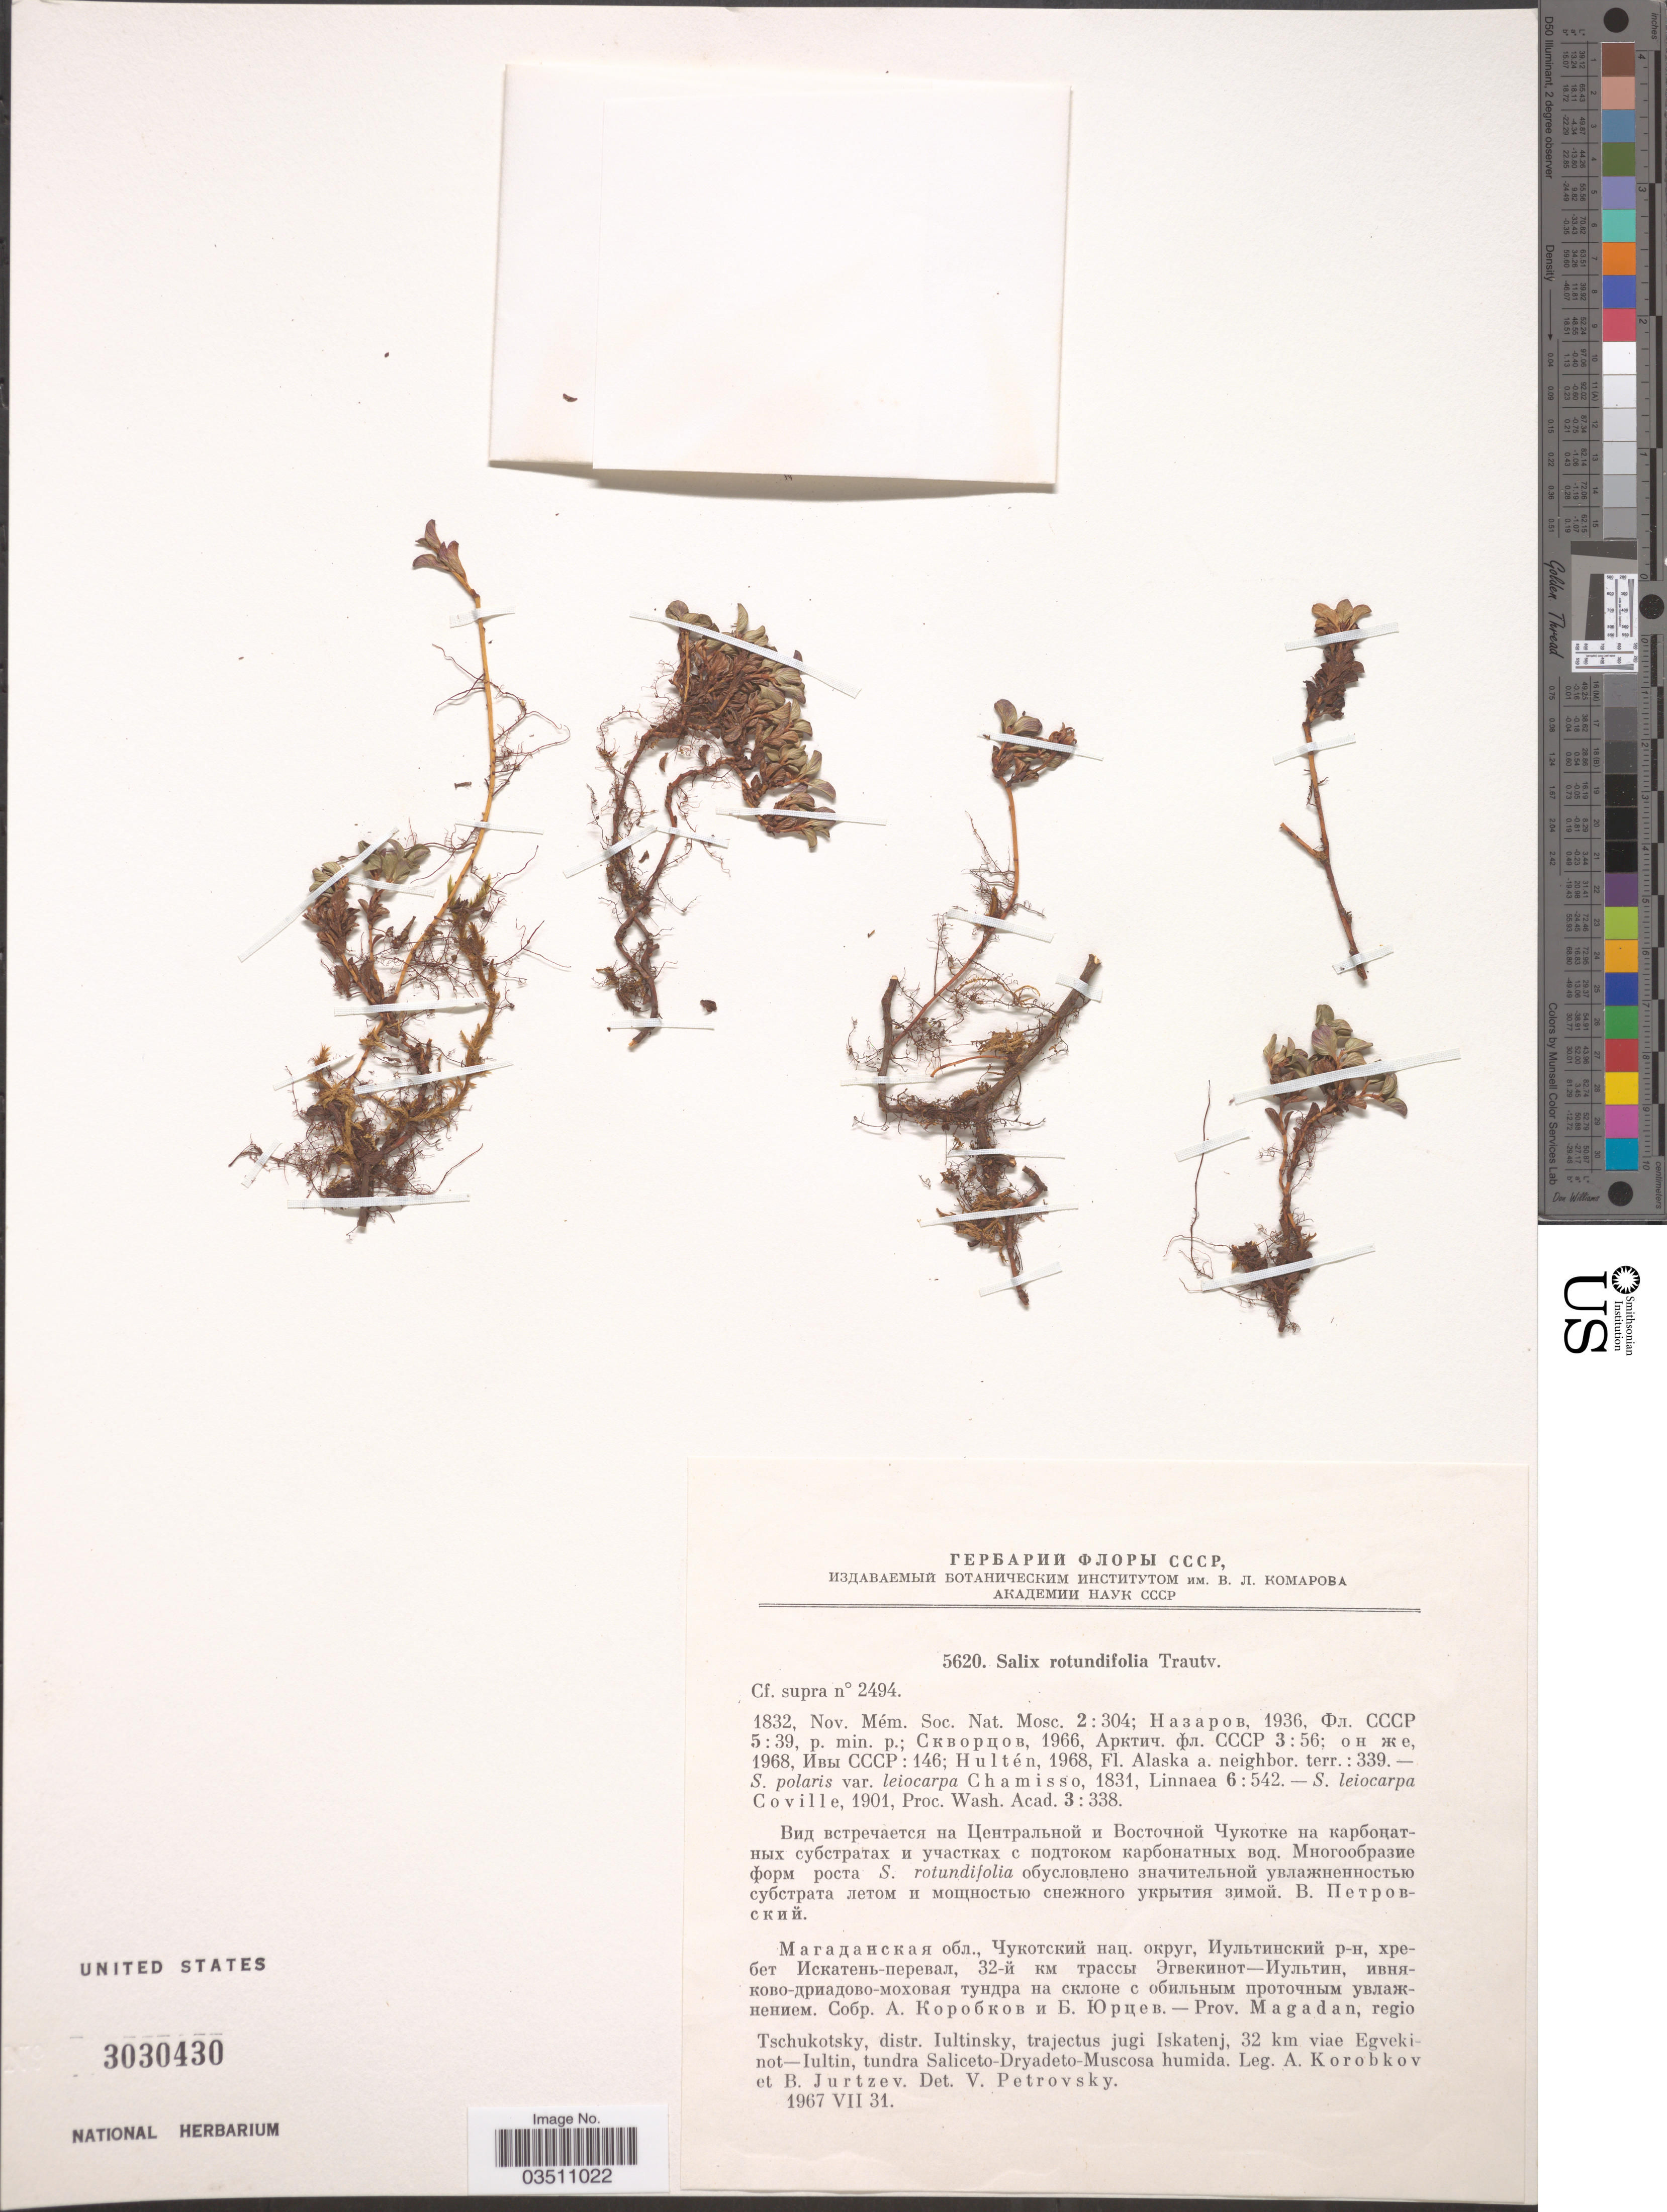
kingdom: Plantae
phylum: Tracheophyta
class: Magnoliopsida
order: Malpighiales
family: Salicaceae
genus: Salix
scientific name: Salix rotundifolia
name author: Trautv.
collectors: A. Korobkov & B. A. Jurtzev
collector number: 5620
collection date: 1967-07-31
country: Russian Federation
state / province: Magadan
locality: Regio Tschukotsky, distr. Iultinsky, trajectus jugi Iskatenj, 32 km viae Egvekinot-Iultin.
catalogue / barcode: US 3030430